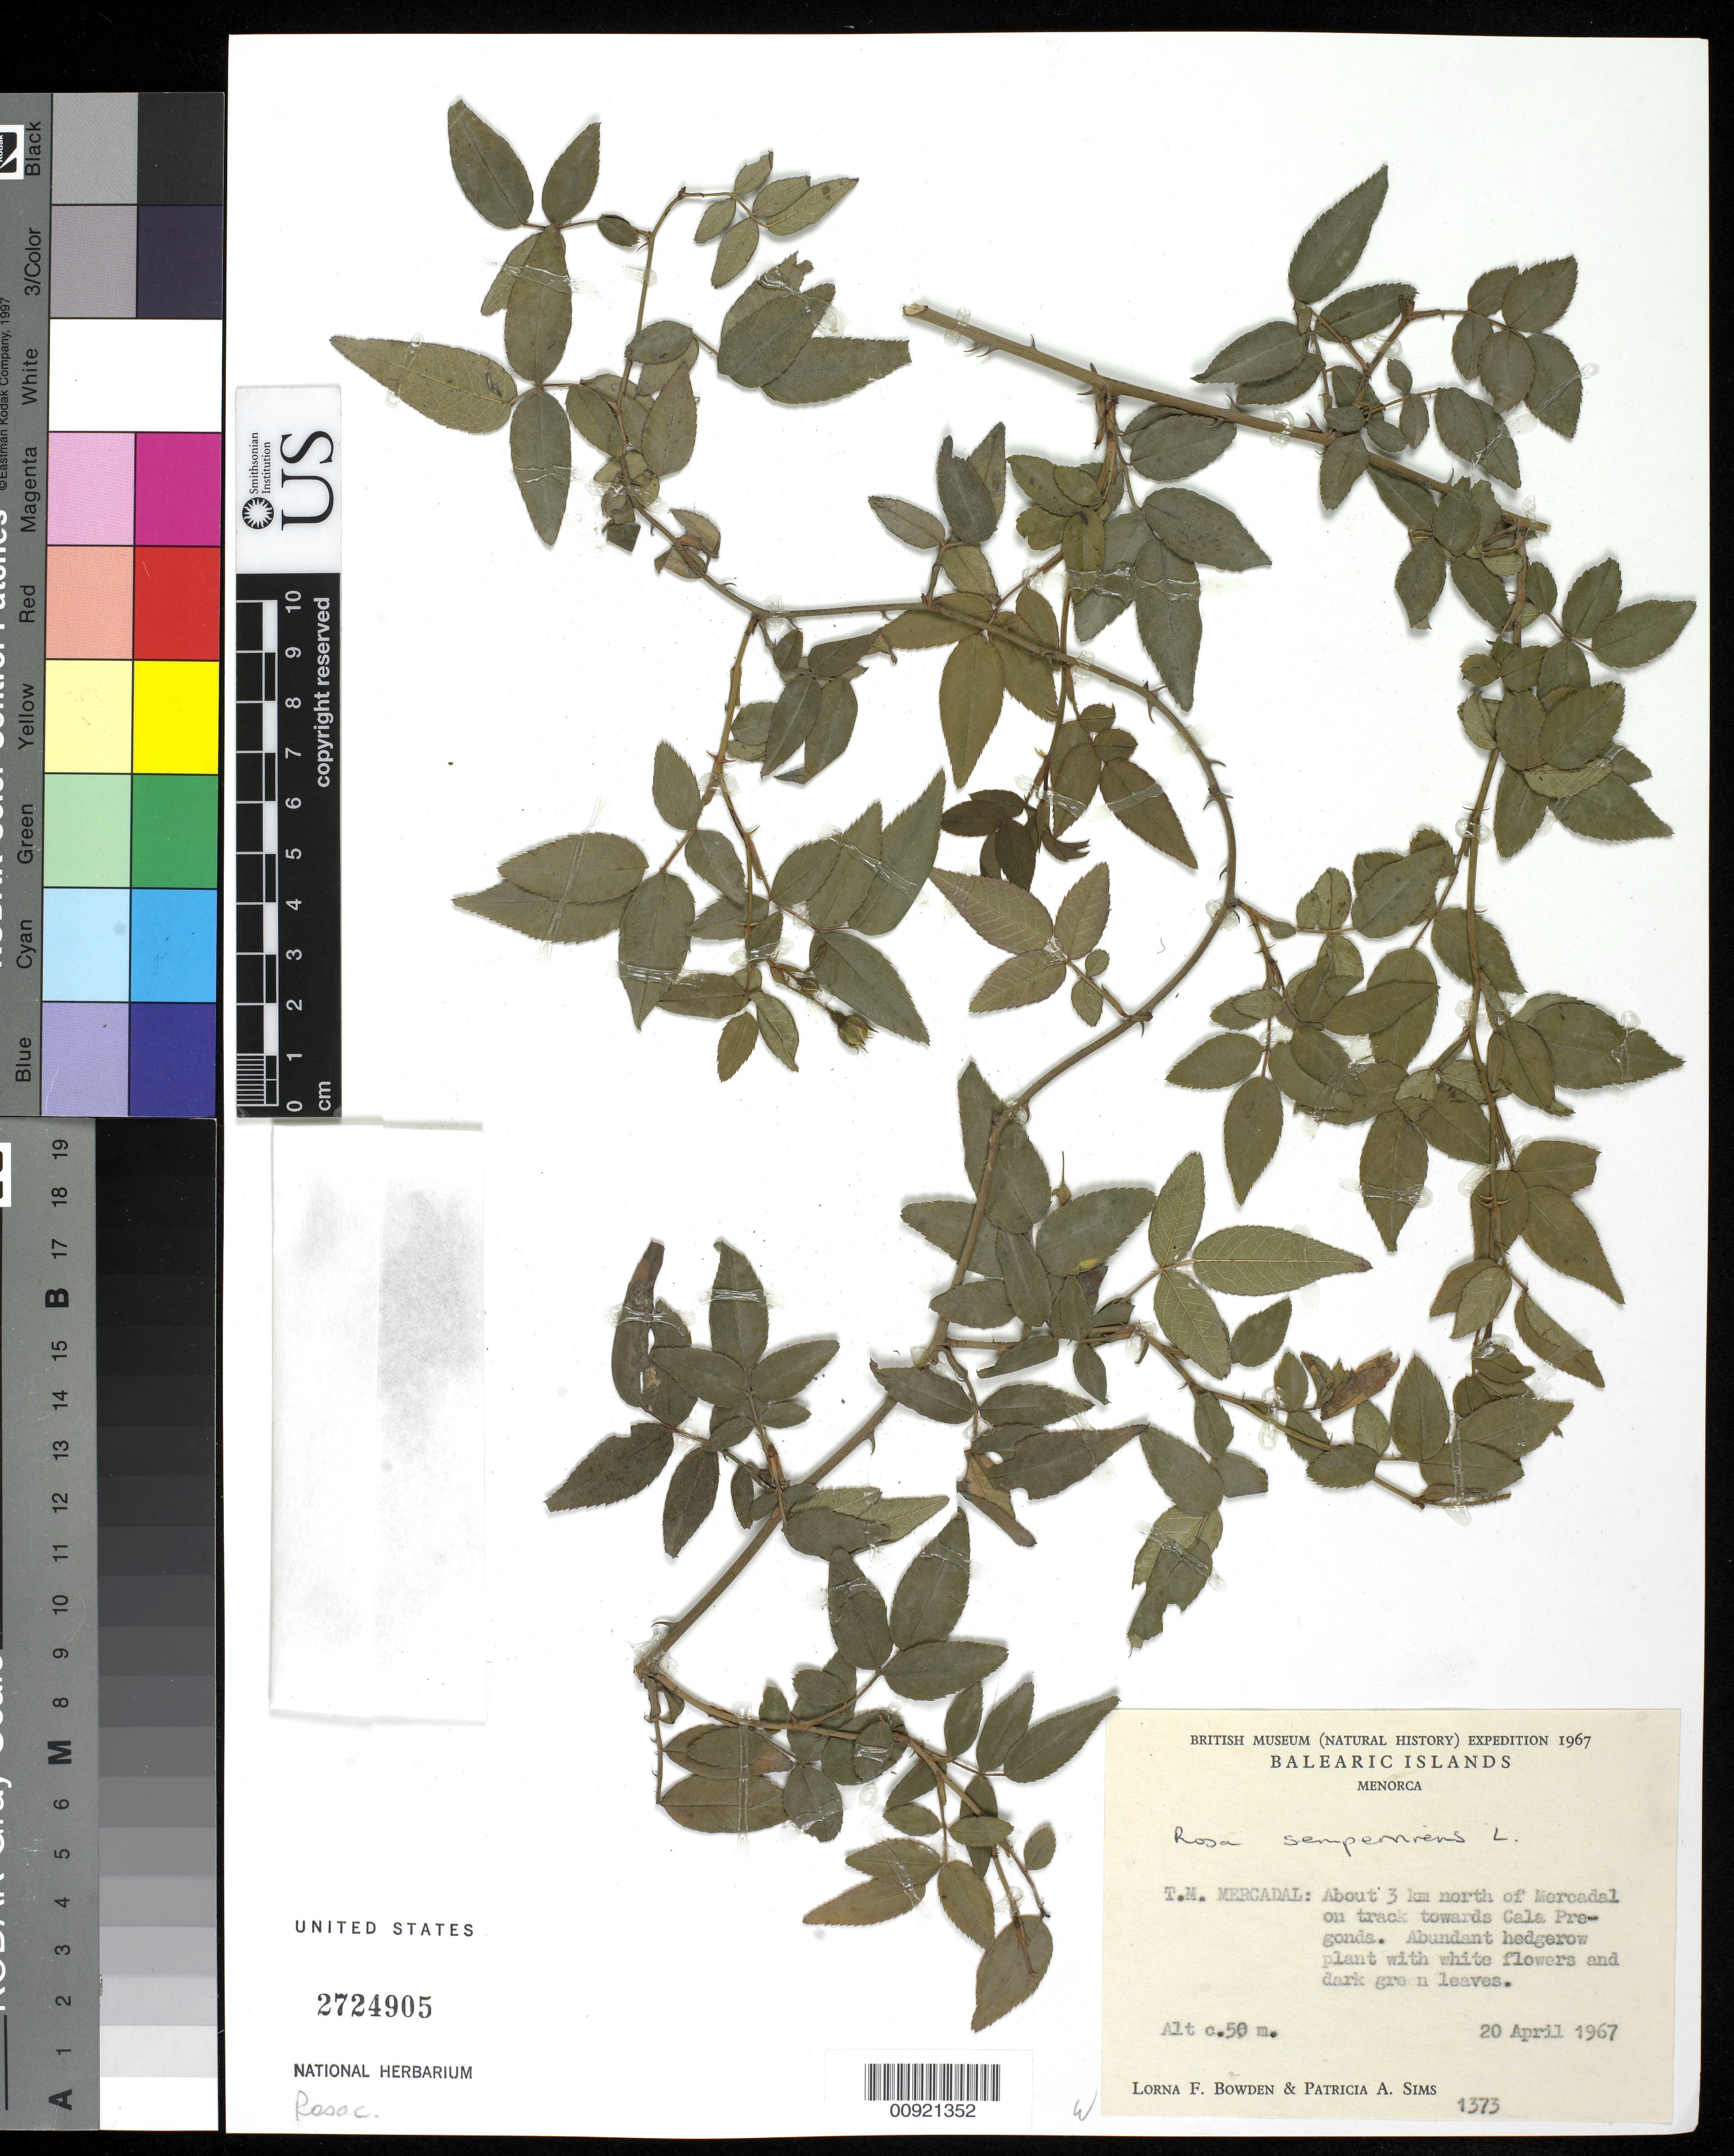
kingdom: Plantae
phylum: Tracheophyta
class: Magnoliopsida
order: Rosales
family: Rosaceae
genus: Rosa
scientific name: Rosa sempervirens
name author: L.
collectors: L. F. Bowden & P. A. Sims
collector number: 1373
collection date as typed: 20 Apr 1967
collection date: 1967-04-20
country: Spain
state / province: Islas Baleares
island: Menorca I.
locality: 3km north of Mercadal on track towards Cala Pregonda.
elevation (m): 50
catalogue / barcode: US 2724905